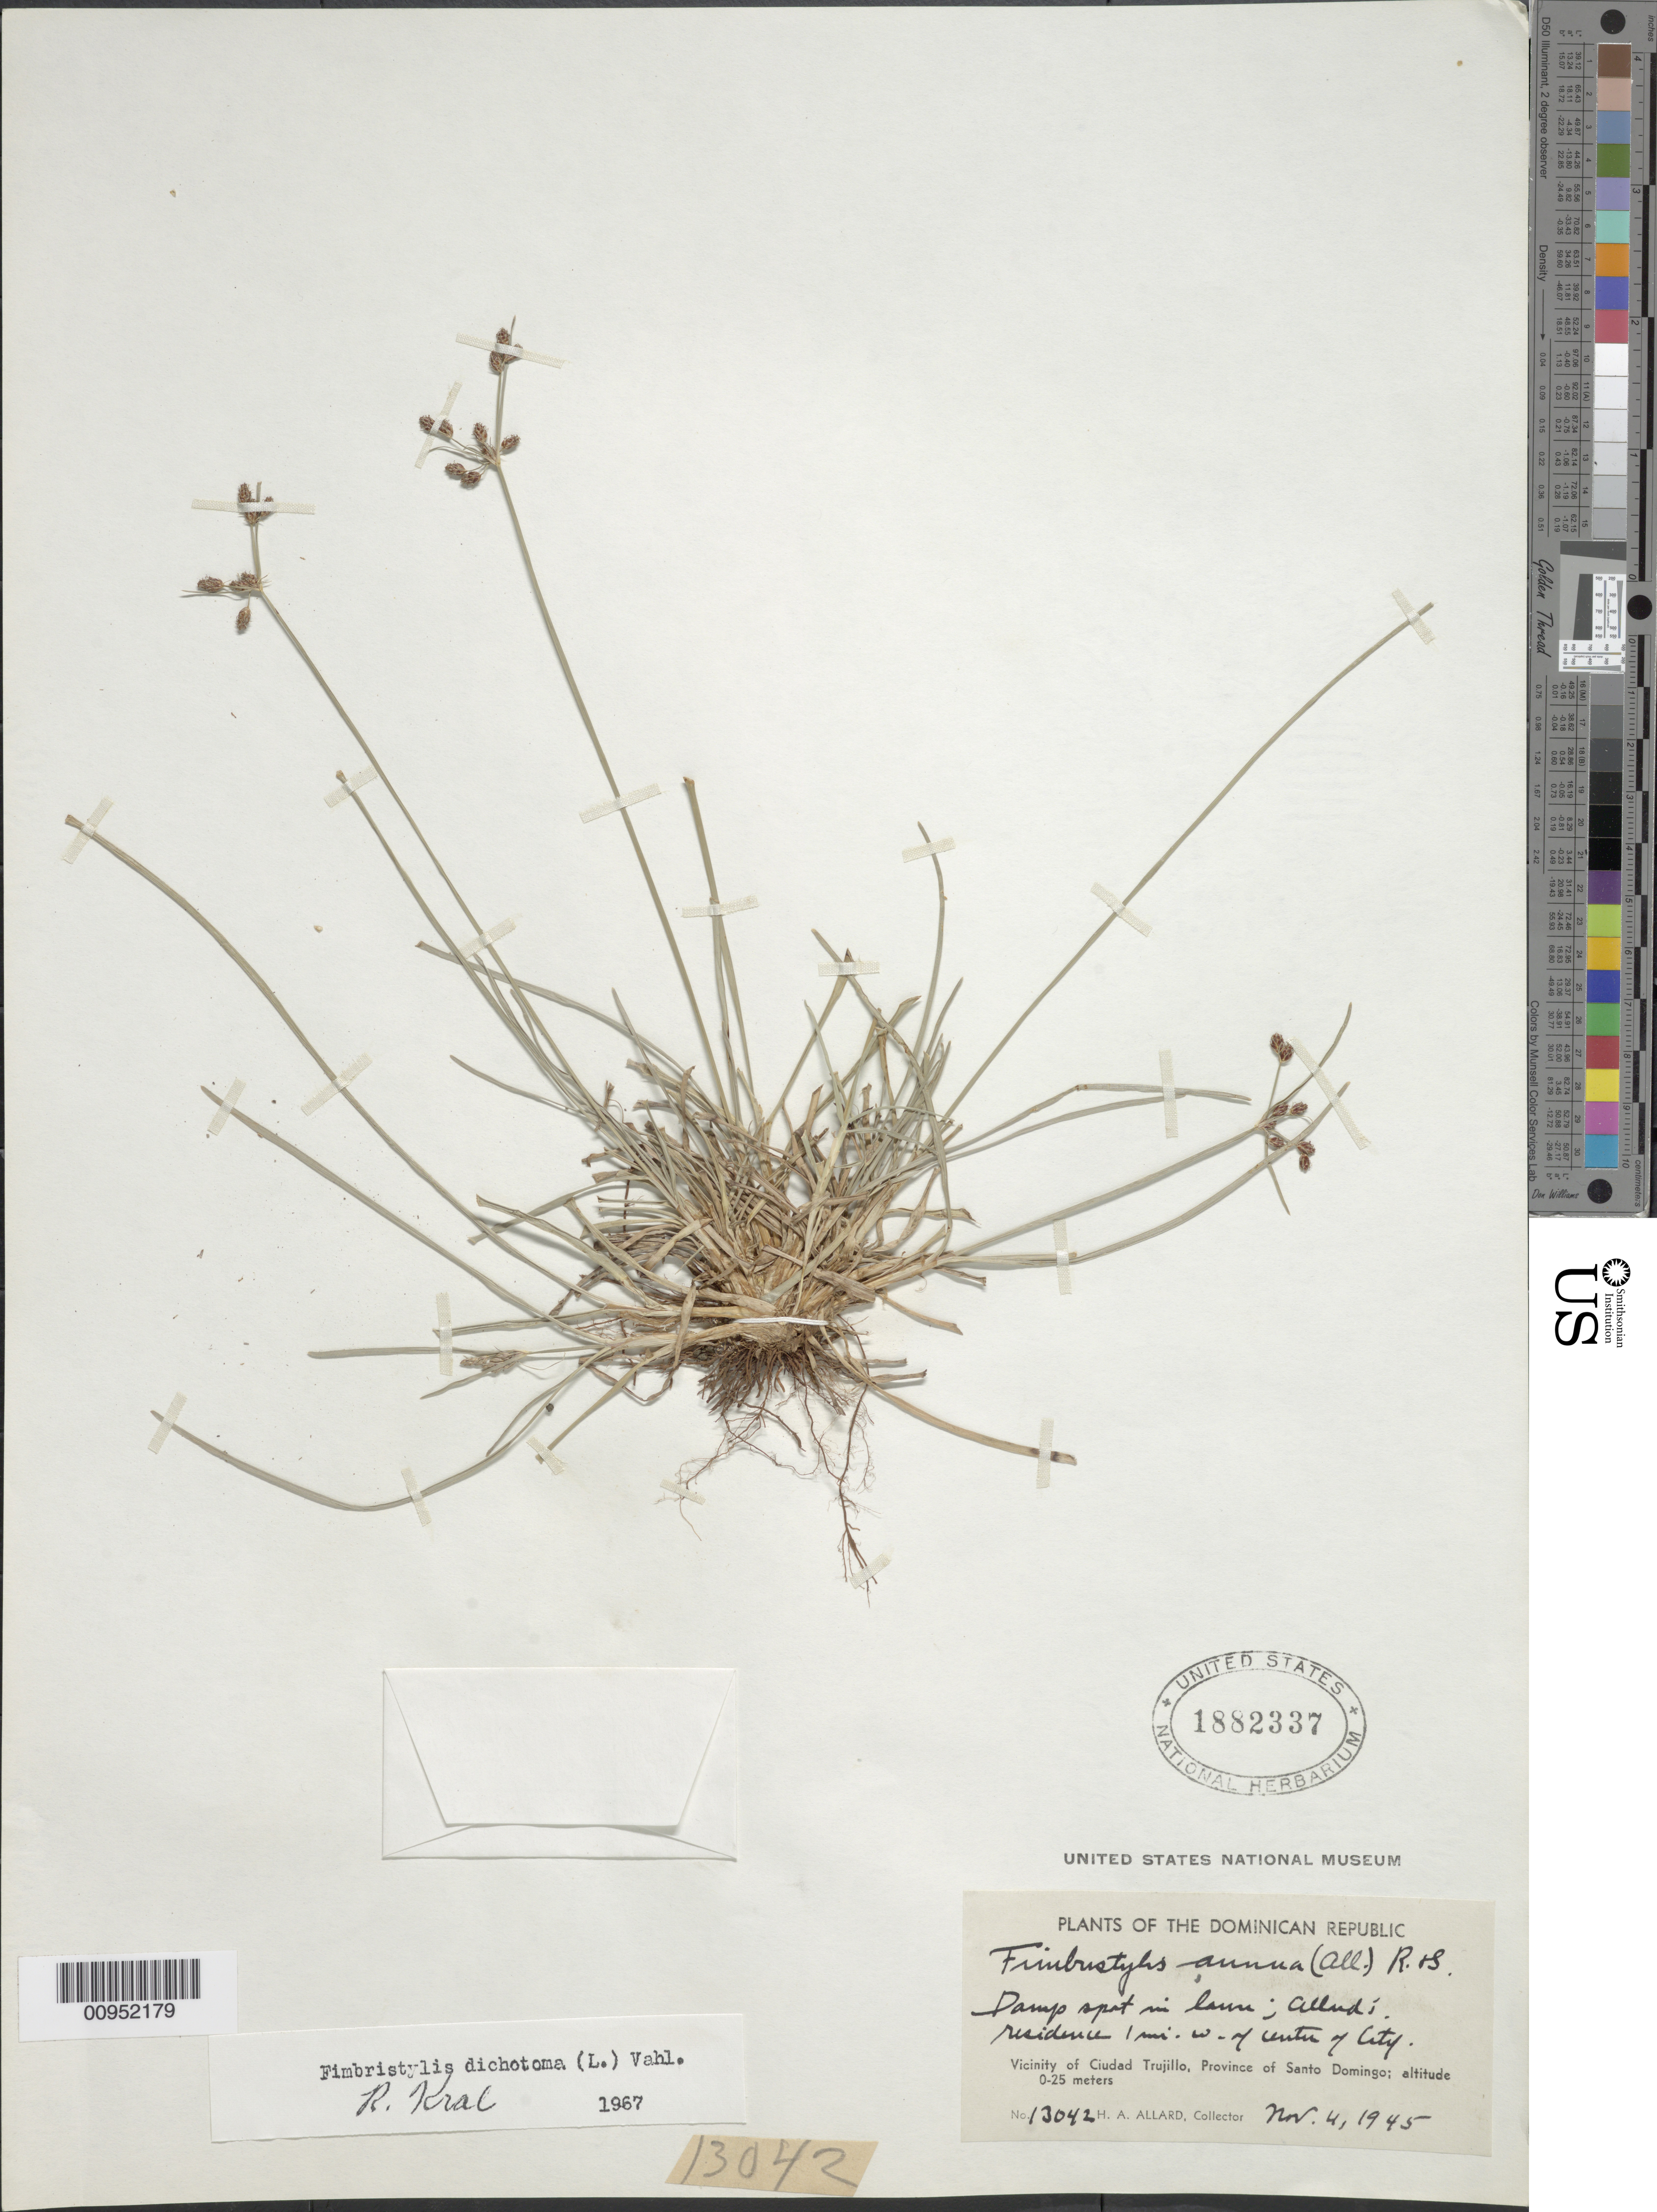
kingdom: Plantae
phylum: Tracheophyta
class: Liliopsida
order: Poales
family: Cyperaceae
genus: Fimbristylis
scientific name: Fimbristylis dichotoma subsp. dichotoma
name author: (L.) Vahl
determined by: Kral, Robert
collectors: H. A. Allard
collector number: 13042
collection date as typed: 04 Nov 1945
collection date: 1945-11-04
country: Dominican Republic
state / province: Santo Domingo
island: Hispaniola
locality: Vicinity of Ciudad Trujillo, Allard's residence, 1 mi W of center of city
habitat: Damp spot in lawn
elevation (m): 0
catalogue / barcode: US 1882337